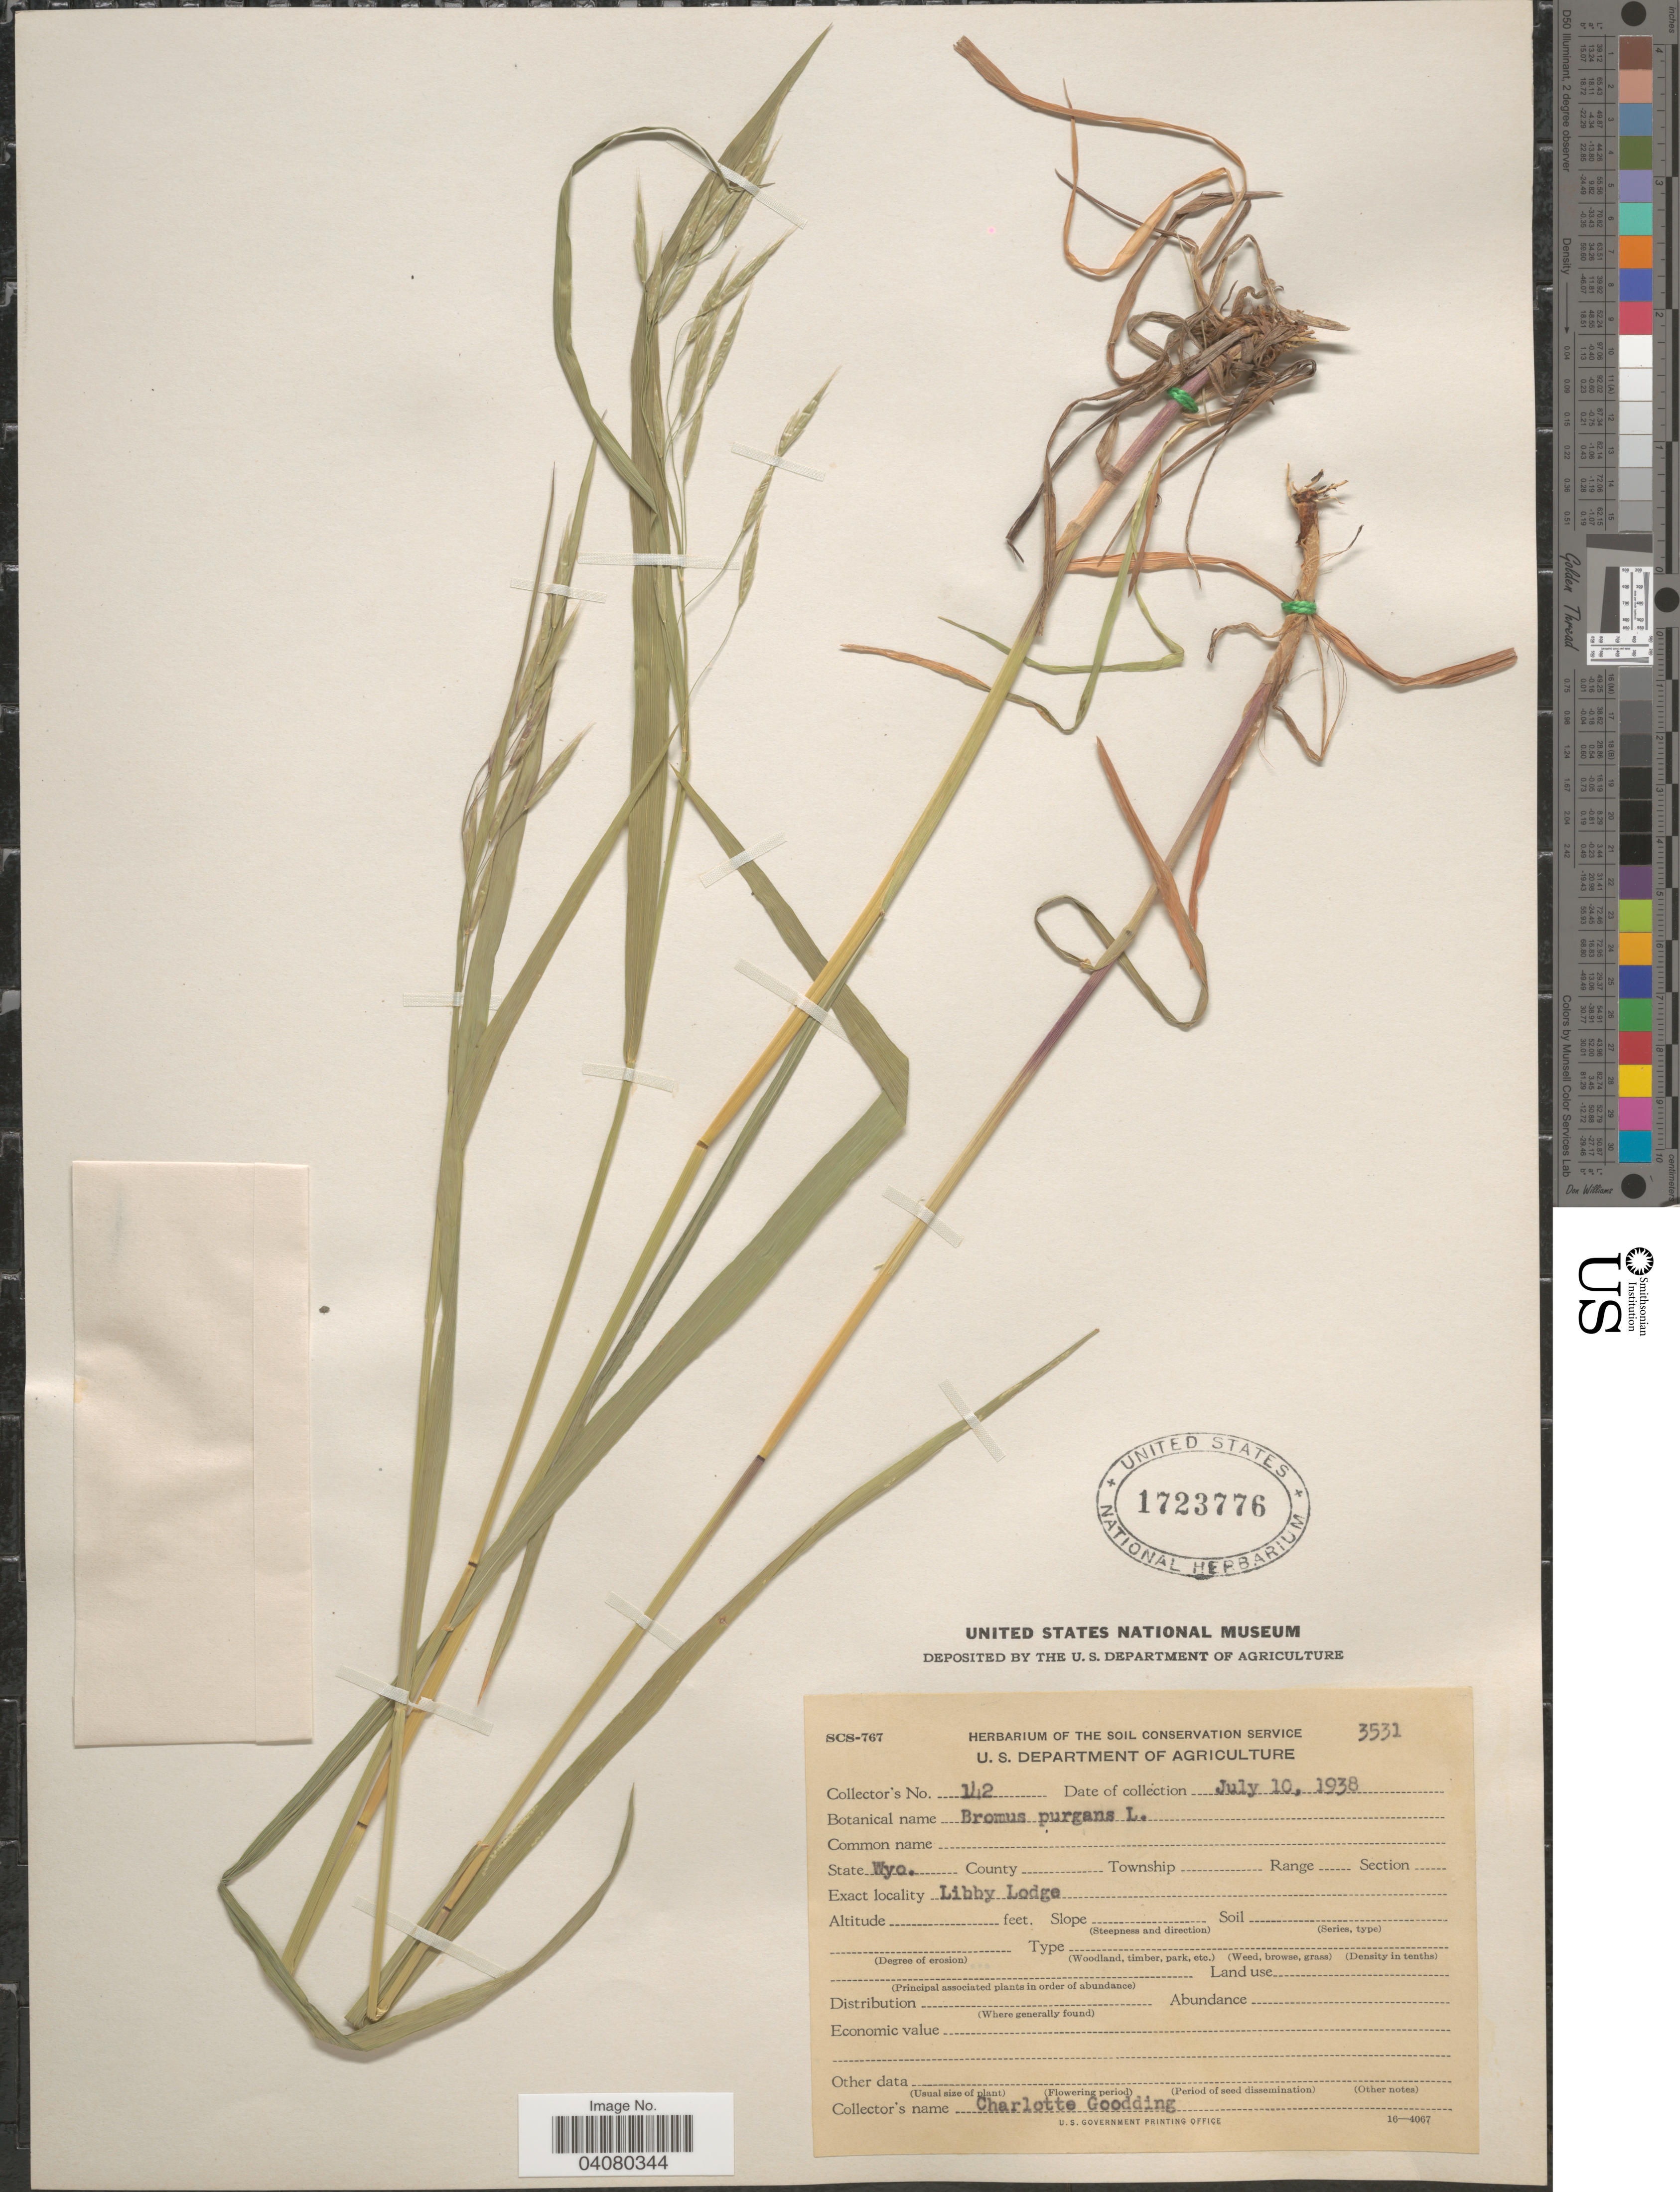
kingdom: Plantae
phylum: Tracheophyta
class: Liliopsida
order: Poales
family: Poaceae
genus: Bromus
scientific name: Bromus anomalus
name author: Rupr. ex E. Fourn.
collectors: C. Goodding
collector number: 142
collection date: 1938-07-10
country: United States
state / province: Wyoming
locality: Libby Lodge.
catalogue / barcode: US 1723776